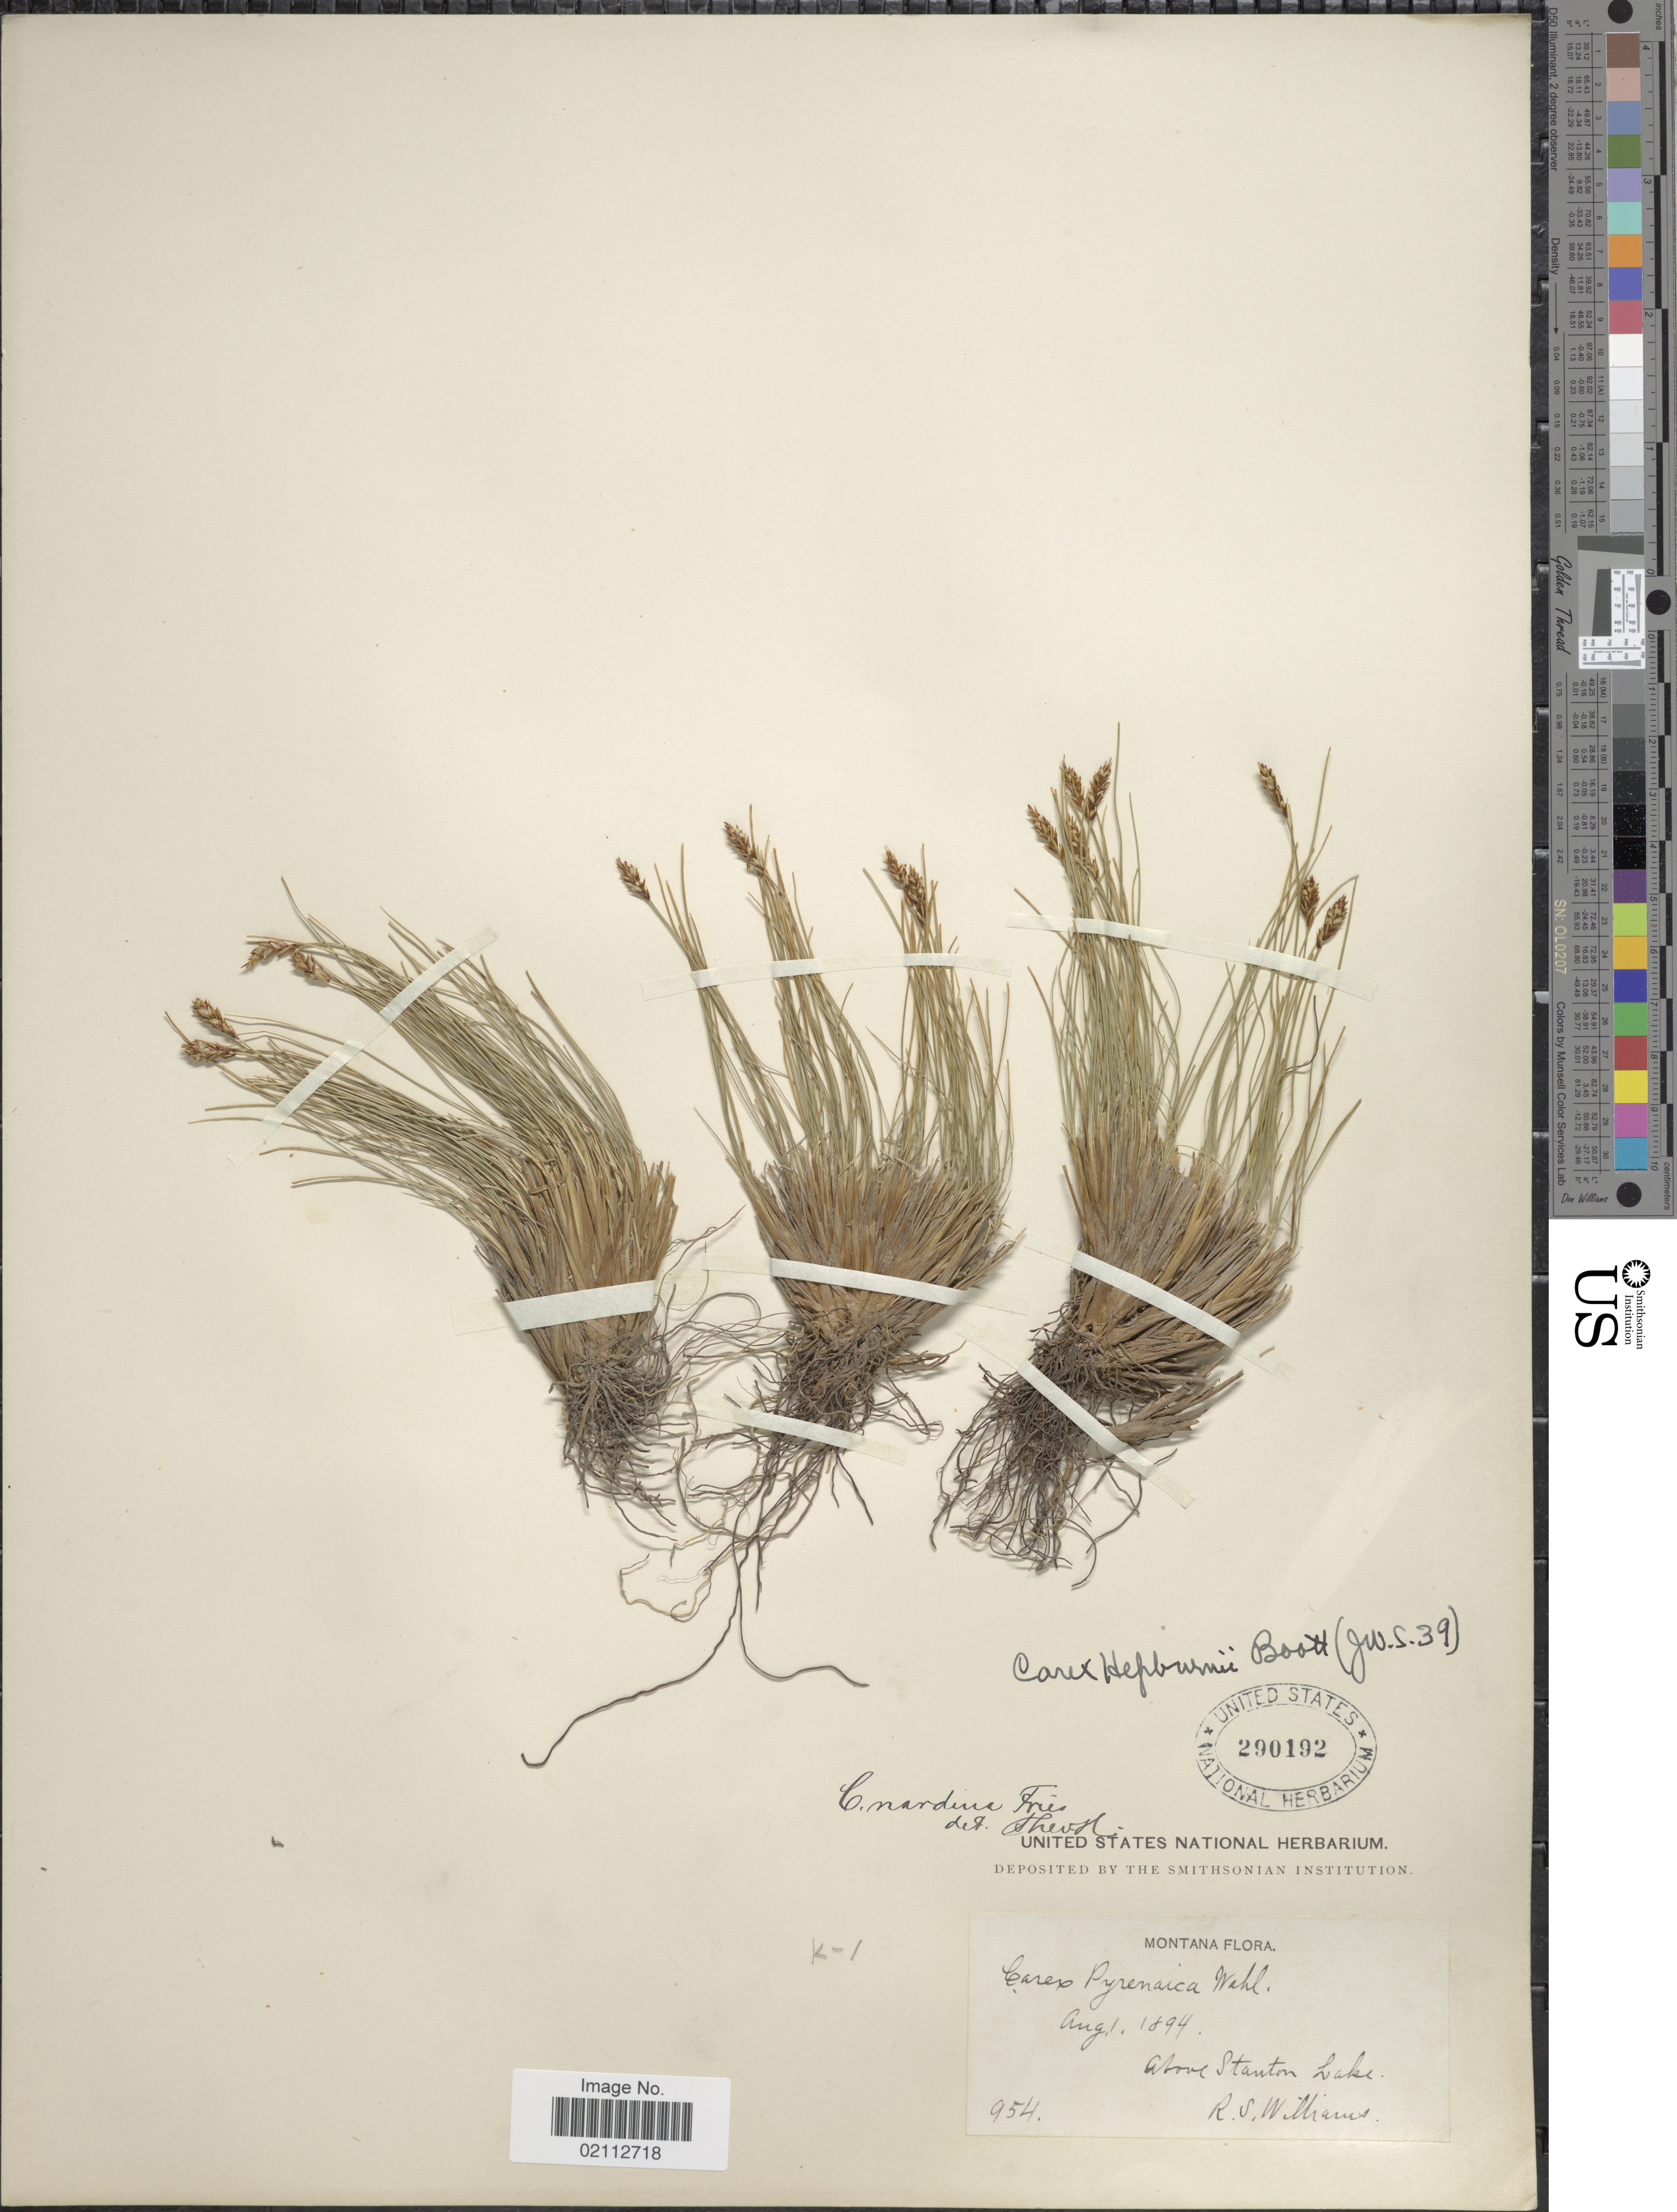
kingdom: Plantae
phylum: Tracheophyta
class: Liliopsida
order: Poales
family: Cyperaceae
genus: Carex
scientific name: Carex nardina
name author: (Hornem.) Fr.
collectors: R. S. Williams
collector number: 954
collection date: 1894-08-01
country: United States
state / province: Montana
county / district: Flathead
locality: Above Stanton Lake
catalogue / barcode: US 290192